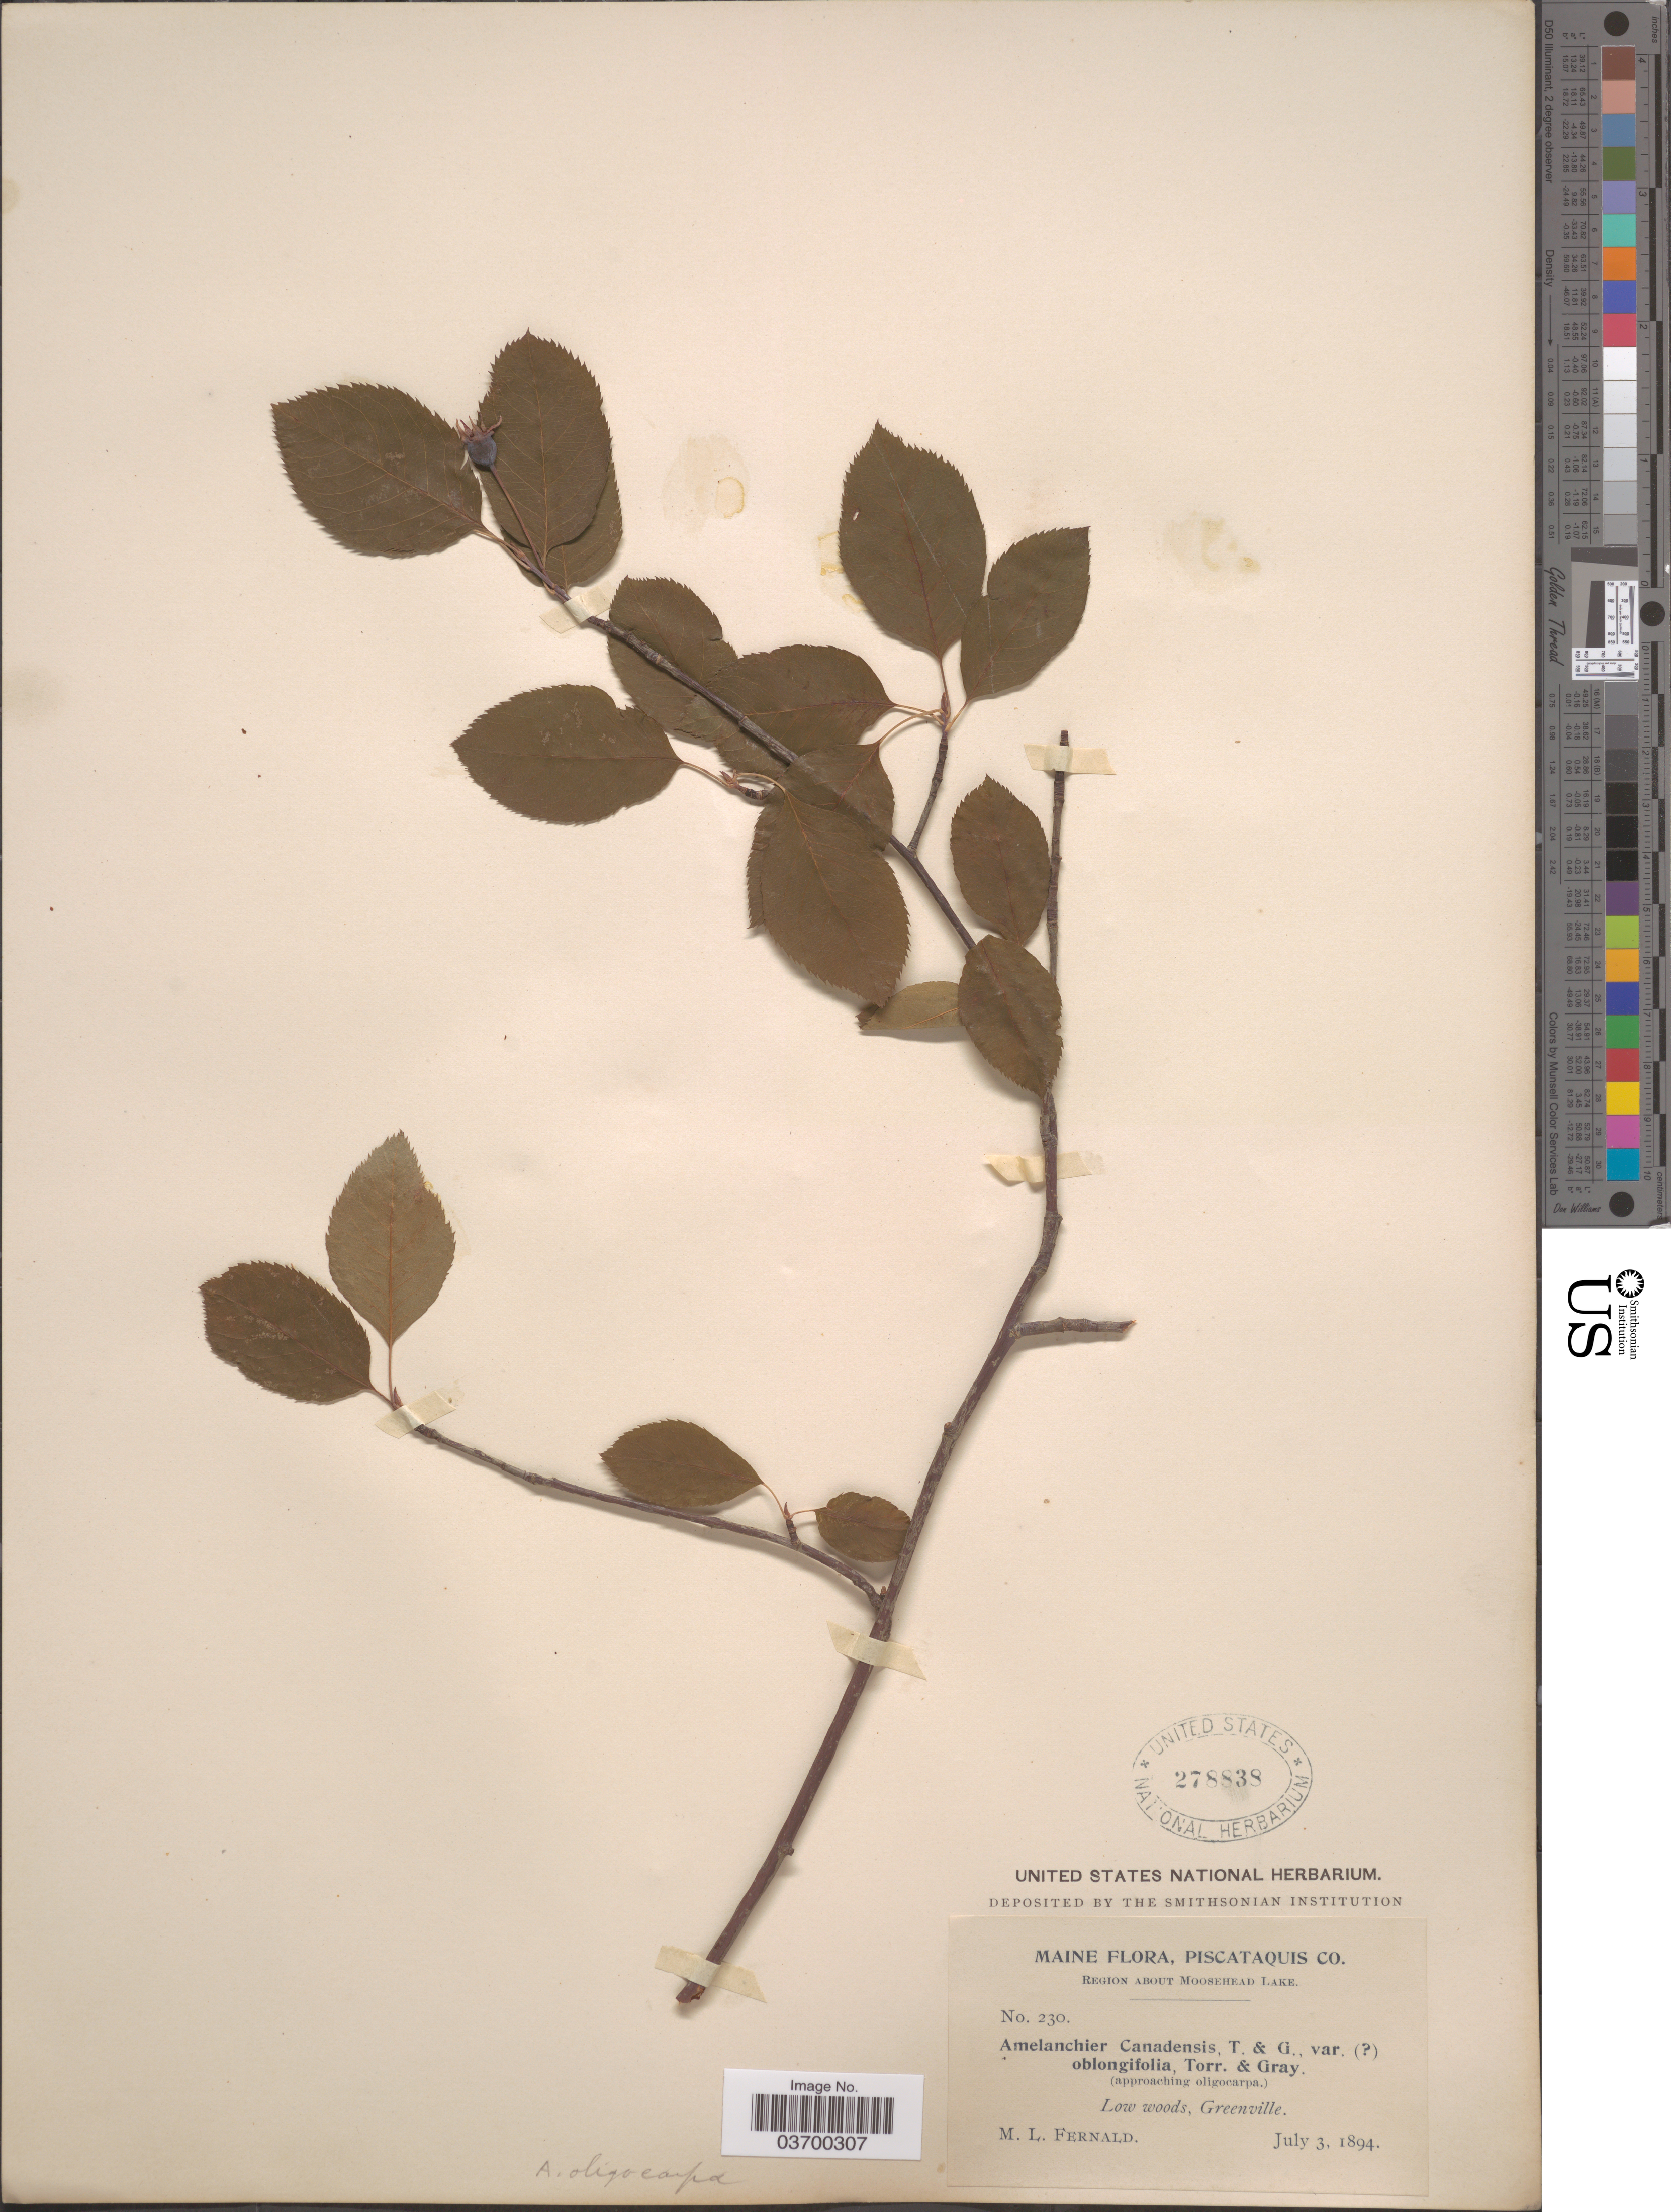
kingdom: Plantae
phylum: Tracheophyta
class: Magnoliopsida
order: Rosales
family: Rosaceae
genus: Amelanchier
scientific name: Amelanchier botryapium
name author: DC.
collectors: M. L. Fernald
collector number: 230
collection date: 1894-07-03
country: United States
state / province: Maine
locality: Piscataquis Co. Region about Moosehead Lake. Greenville.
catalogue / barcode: US 278838